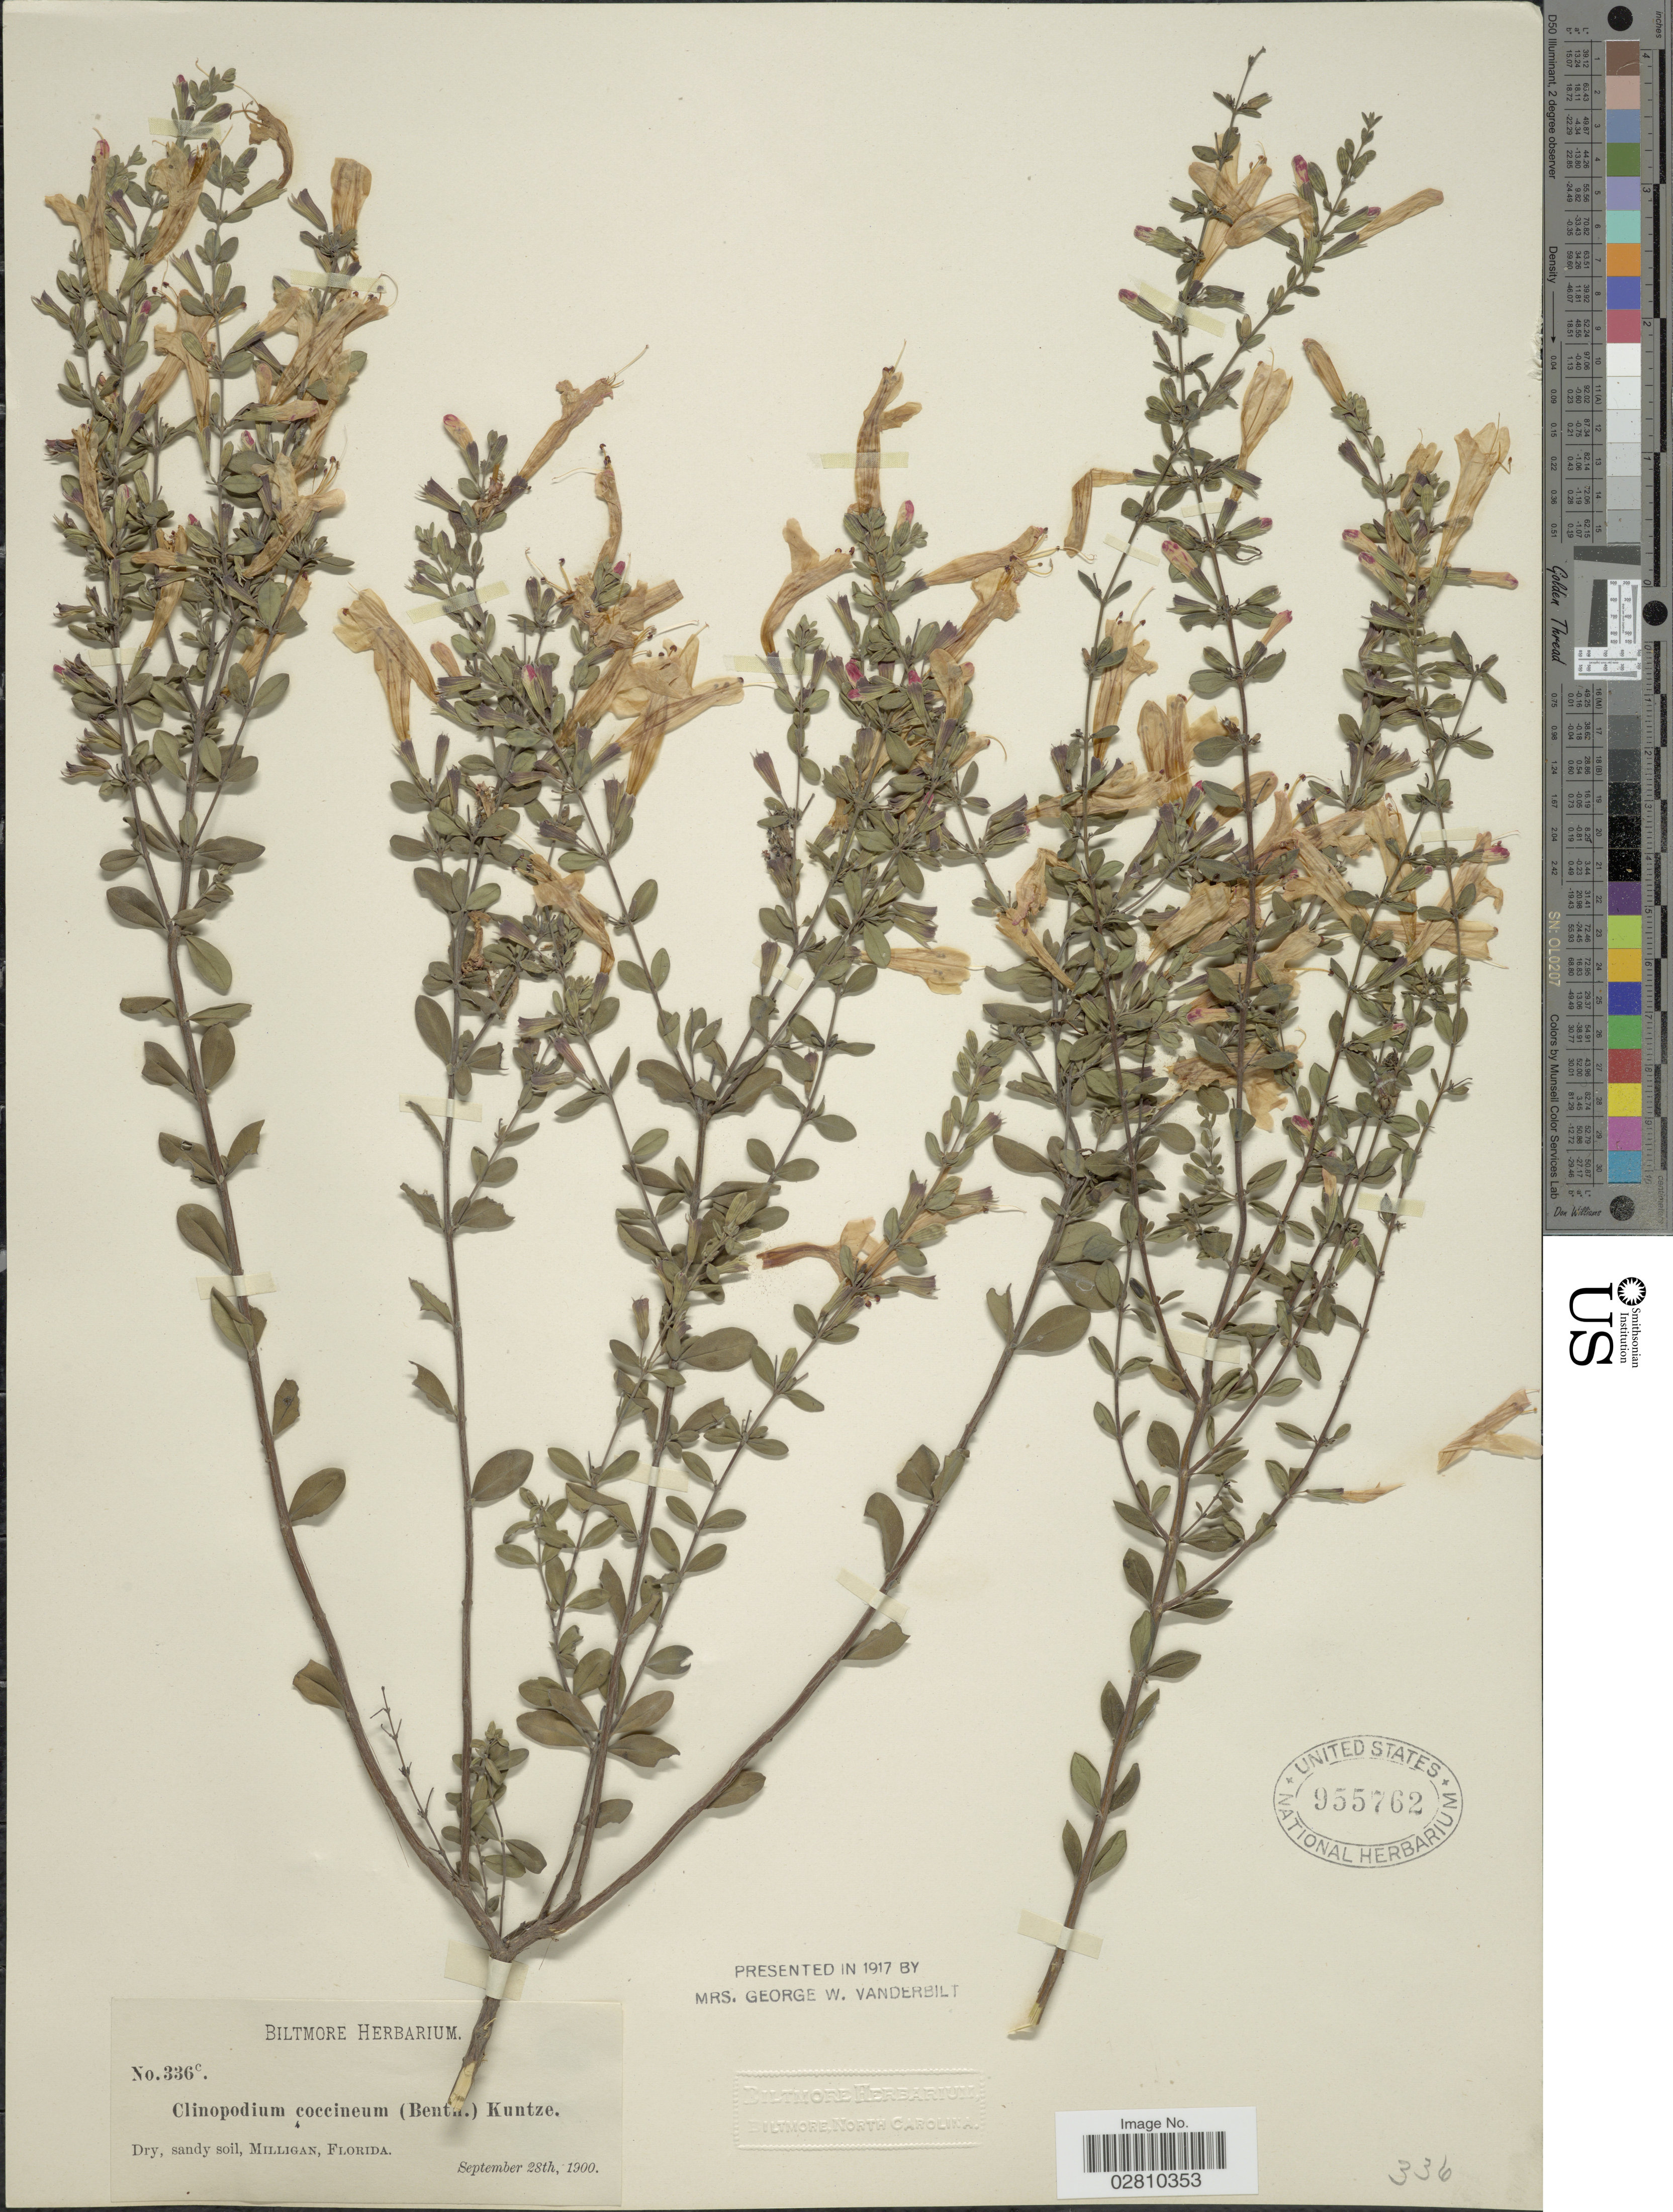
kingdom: Plantae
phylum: Tracheophyta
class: Magnoliopsida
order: Lamiales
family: Lamiaceae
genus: Clinopodium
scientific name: Clinopodium coccineum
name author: (Nutt. ex Hook.) Kuntze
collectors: ex herb. Biltmore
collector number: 336c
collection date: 1900-09-28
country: United States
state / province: Florida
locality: Dry, sandy soil, Milligan.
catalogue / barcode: US 955762